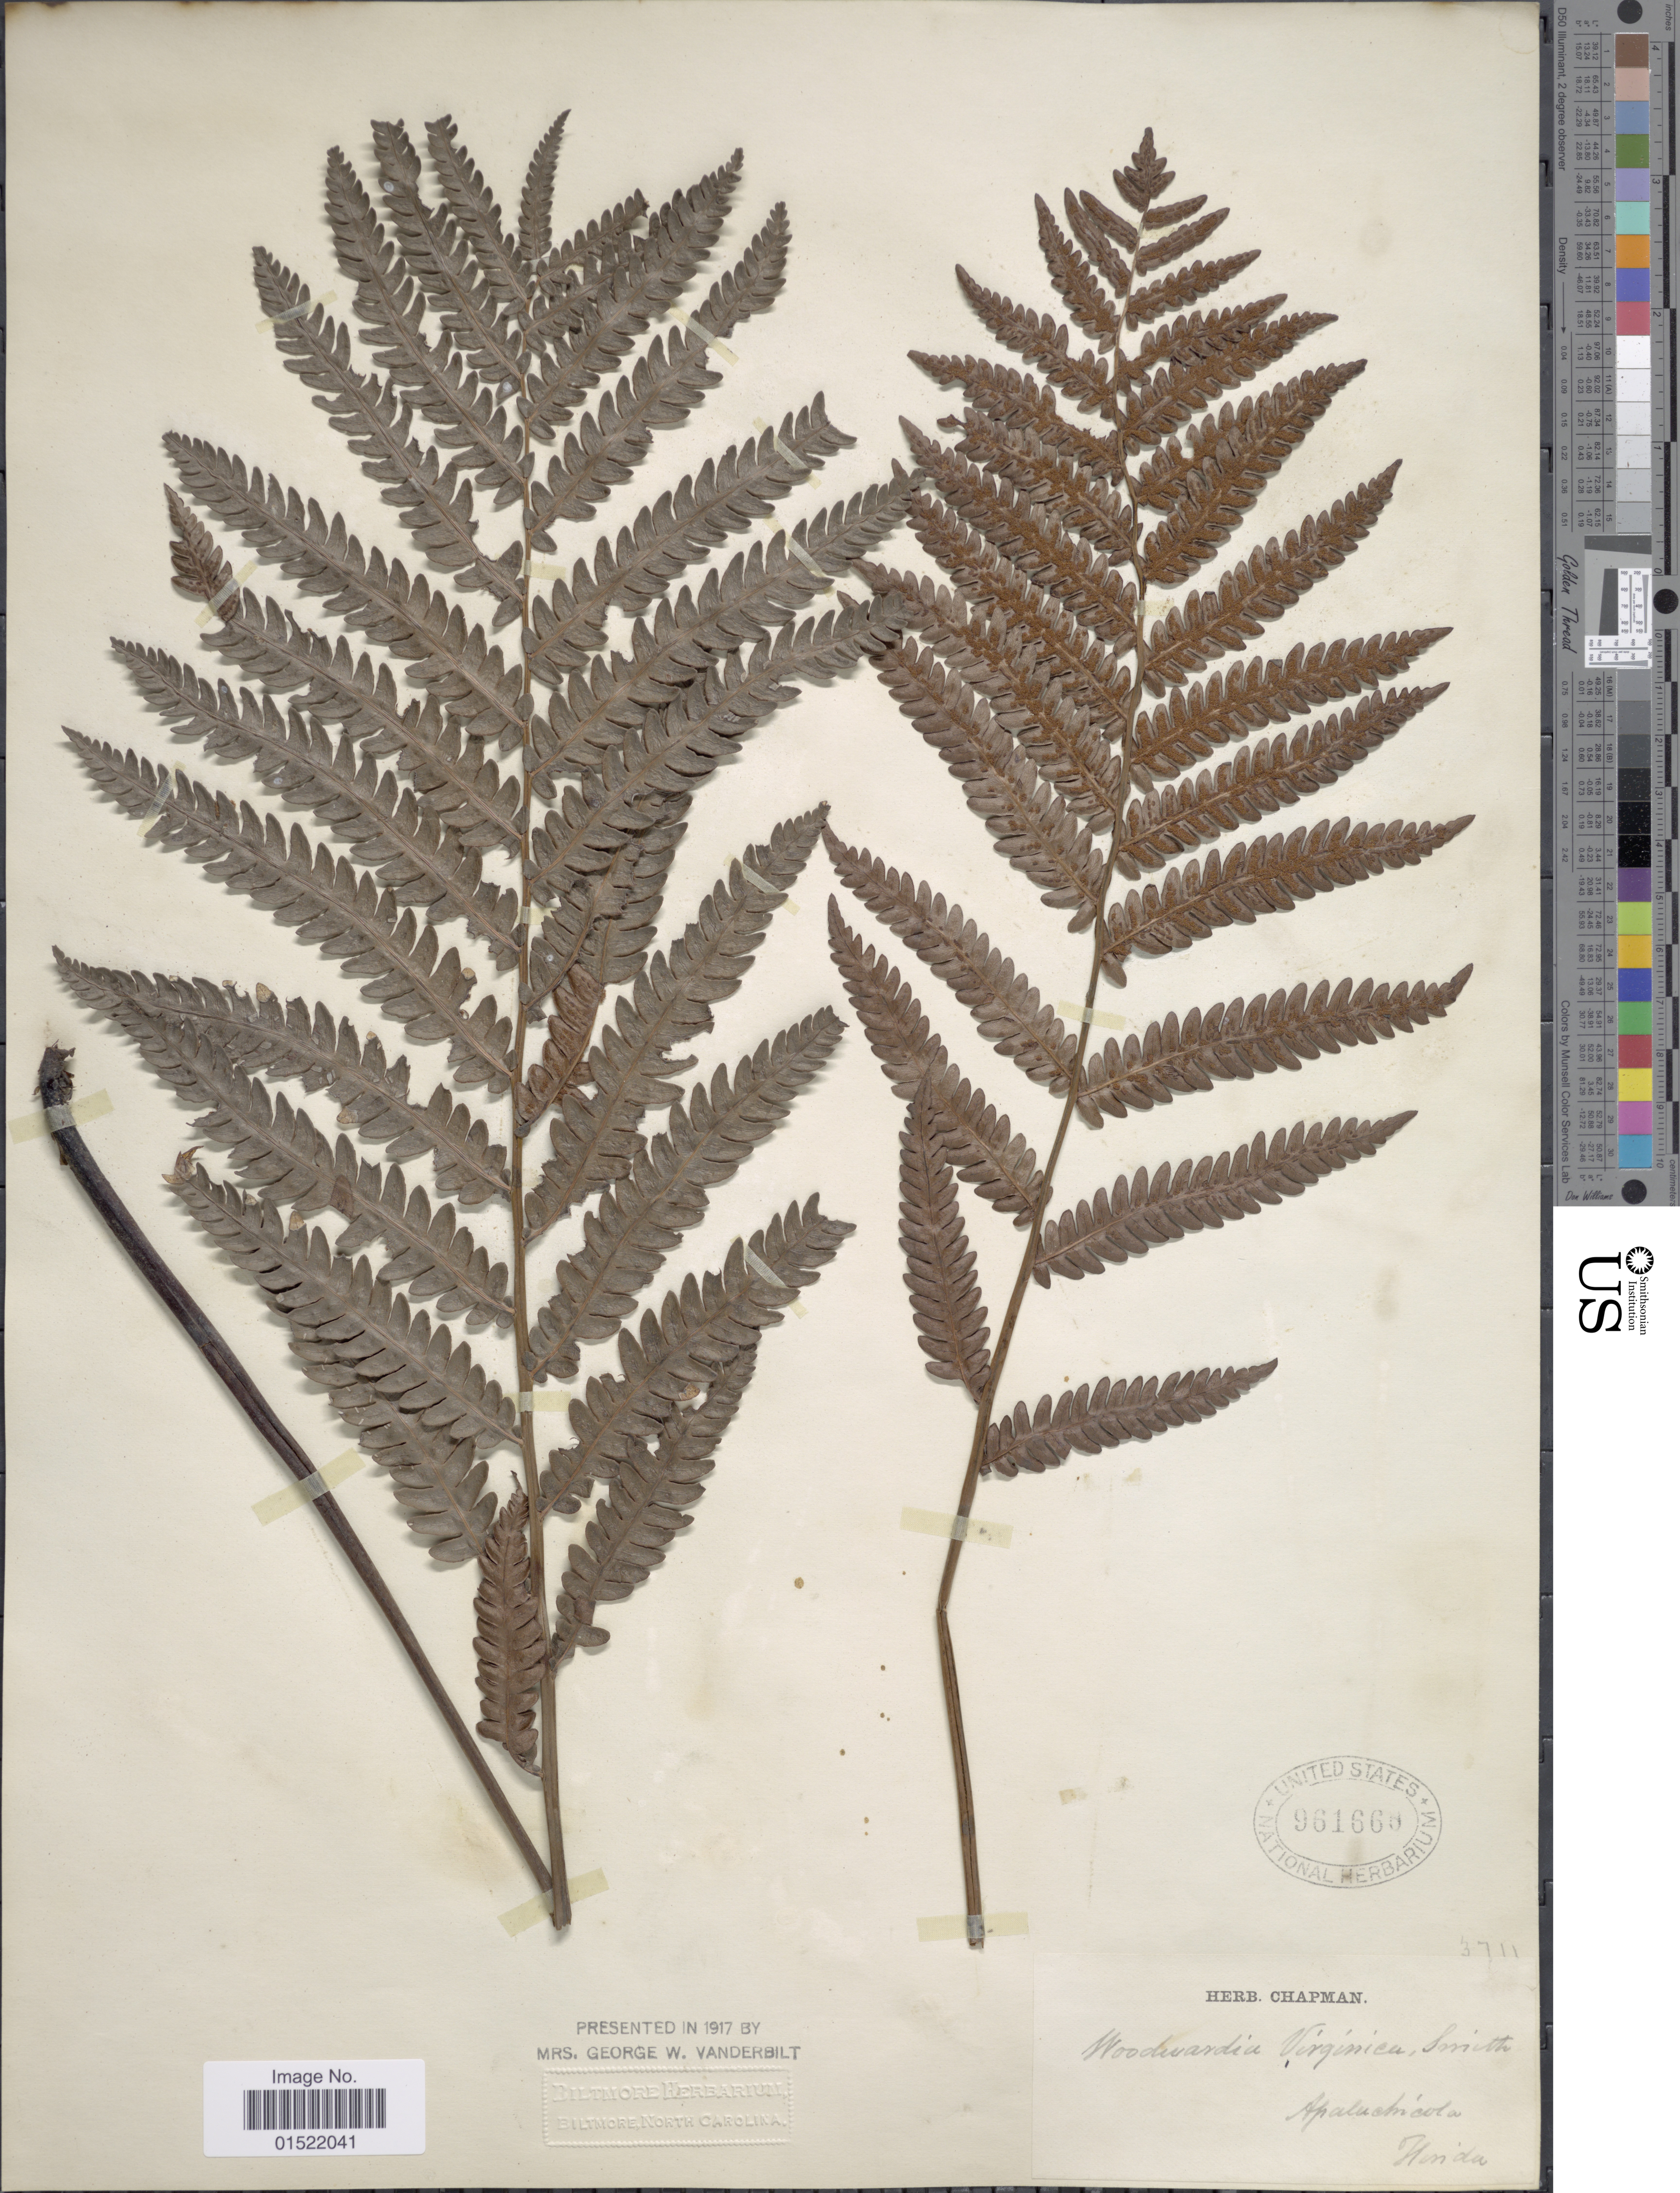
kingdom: Plantae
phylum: Tracheophyta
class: Polypodiopsida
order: Polypodiales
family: Blechnaceae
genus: Woodwardia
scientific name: Woodwardia virginica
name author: (L.) R.M. Sm.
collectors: ex herb. Chapman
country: United States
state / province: Florida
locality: Apaluchicola, Florida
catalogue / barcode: US 961668